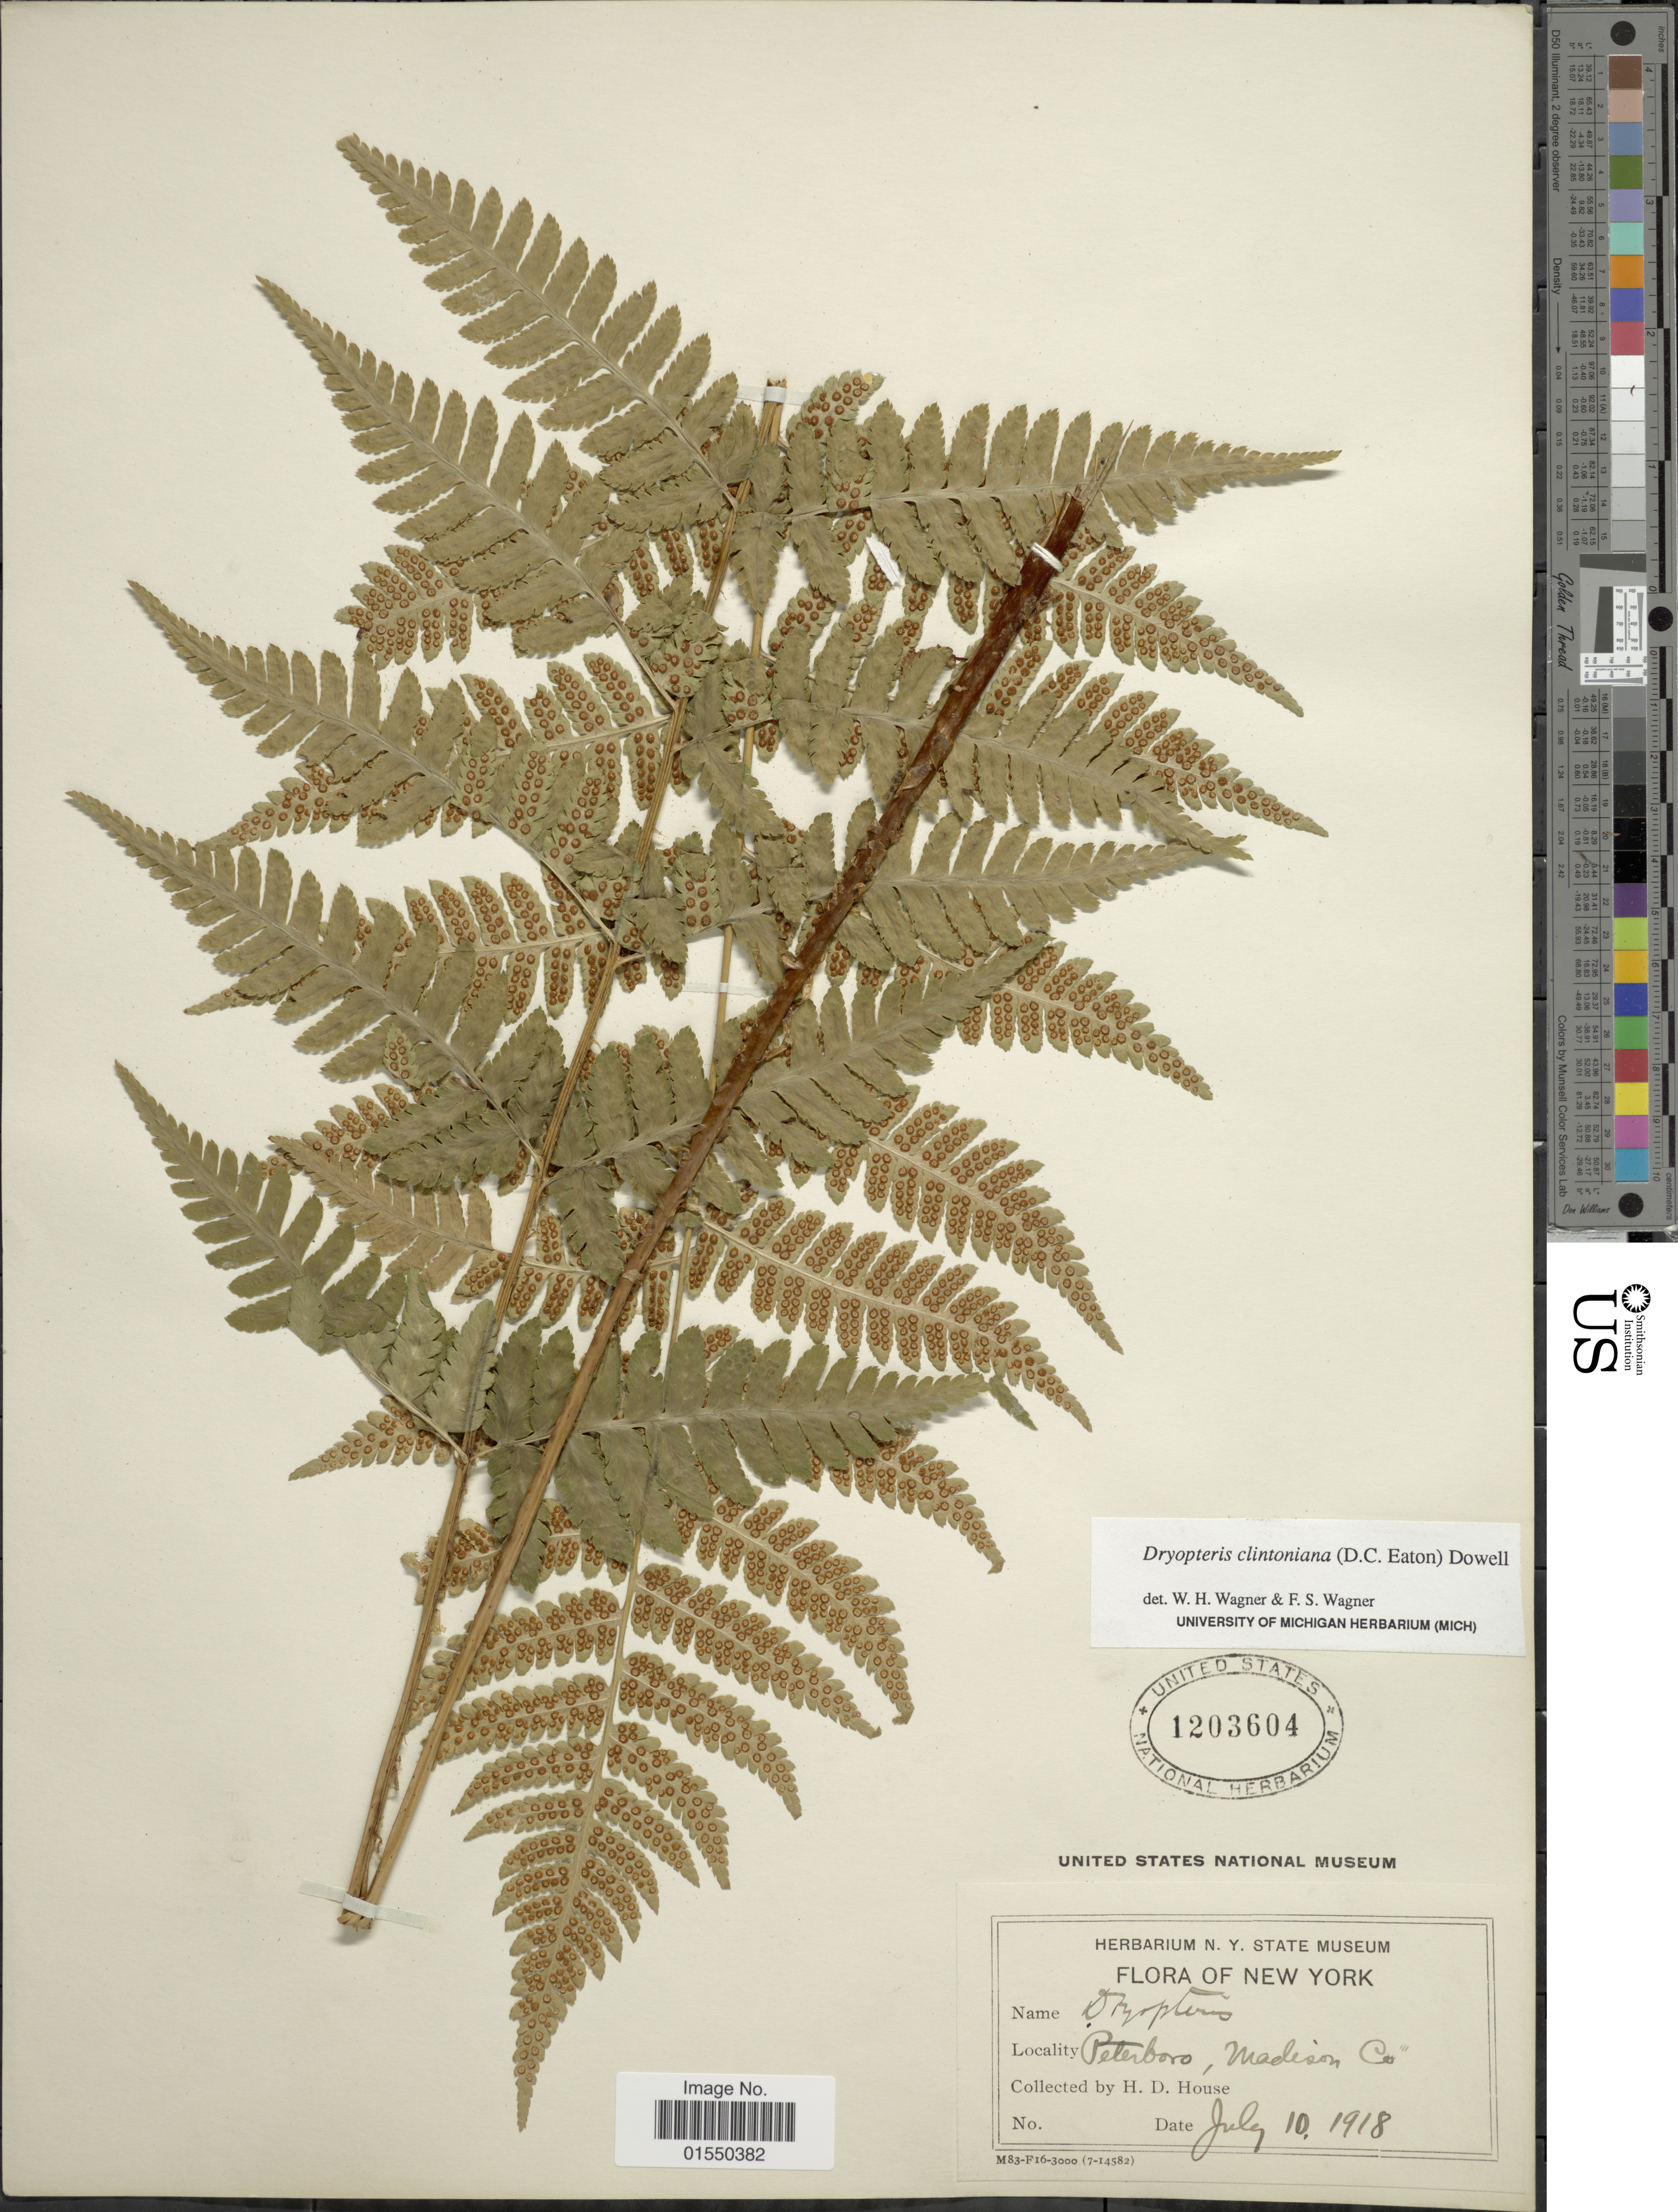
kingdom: Plantae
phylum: Tracheophyta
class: Polypodiopsida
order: Polypodiales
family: Dryopteridaceae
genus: Dryopteris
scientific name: Dryopteris clintoniana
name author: (D.C. Eaton) Dowell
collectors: H. D. House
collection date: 1918-07-10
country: United States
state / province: New York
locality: Peterboro, Madison Co.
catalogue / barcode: US 1203604